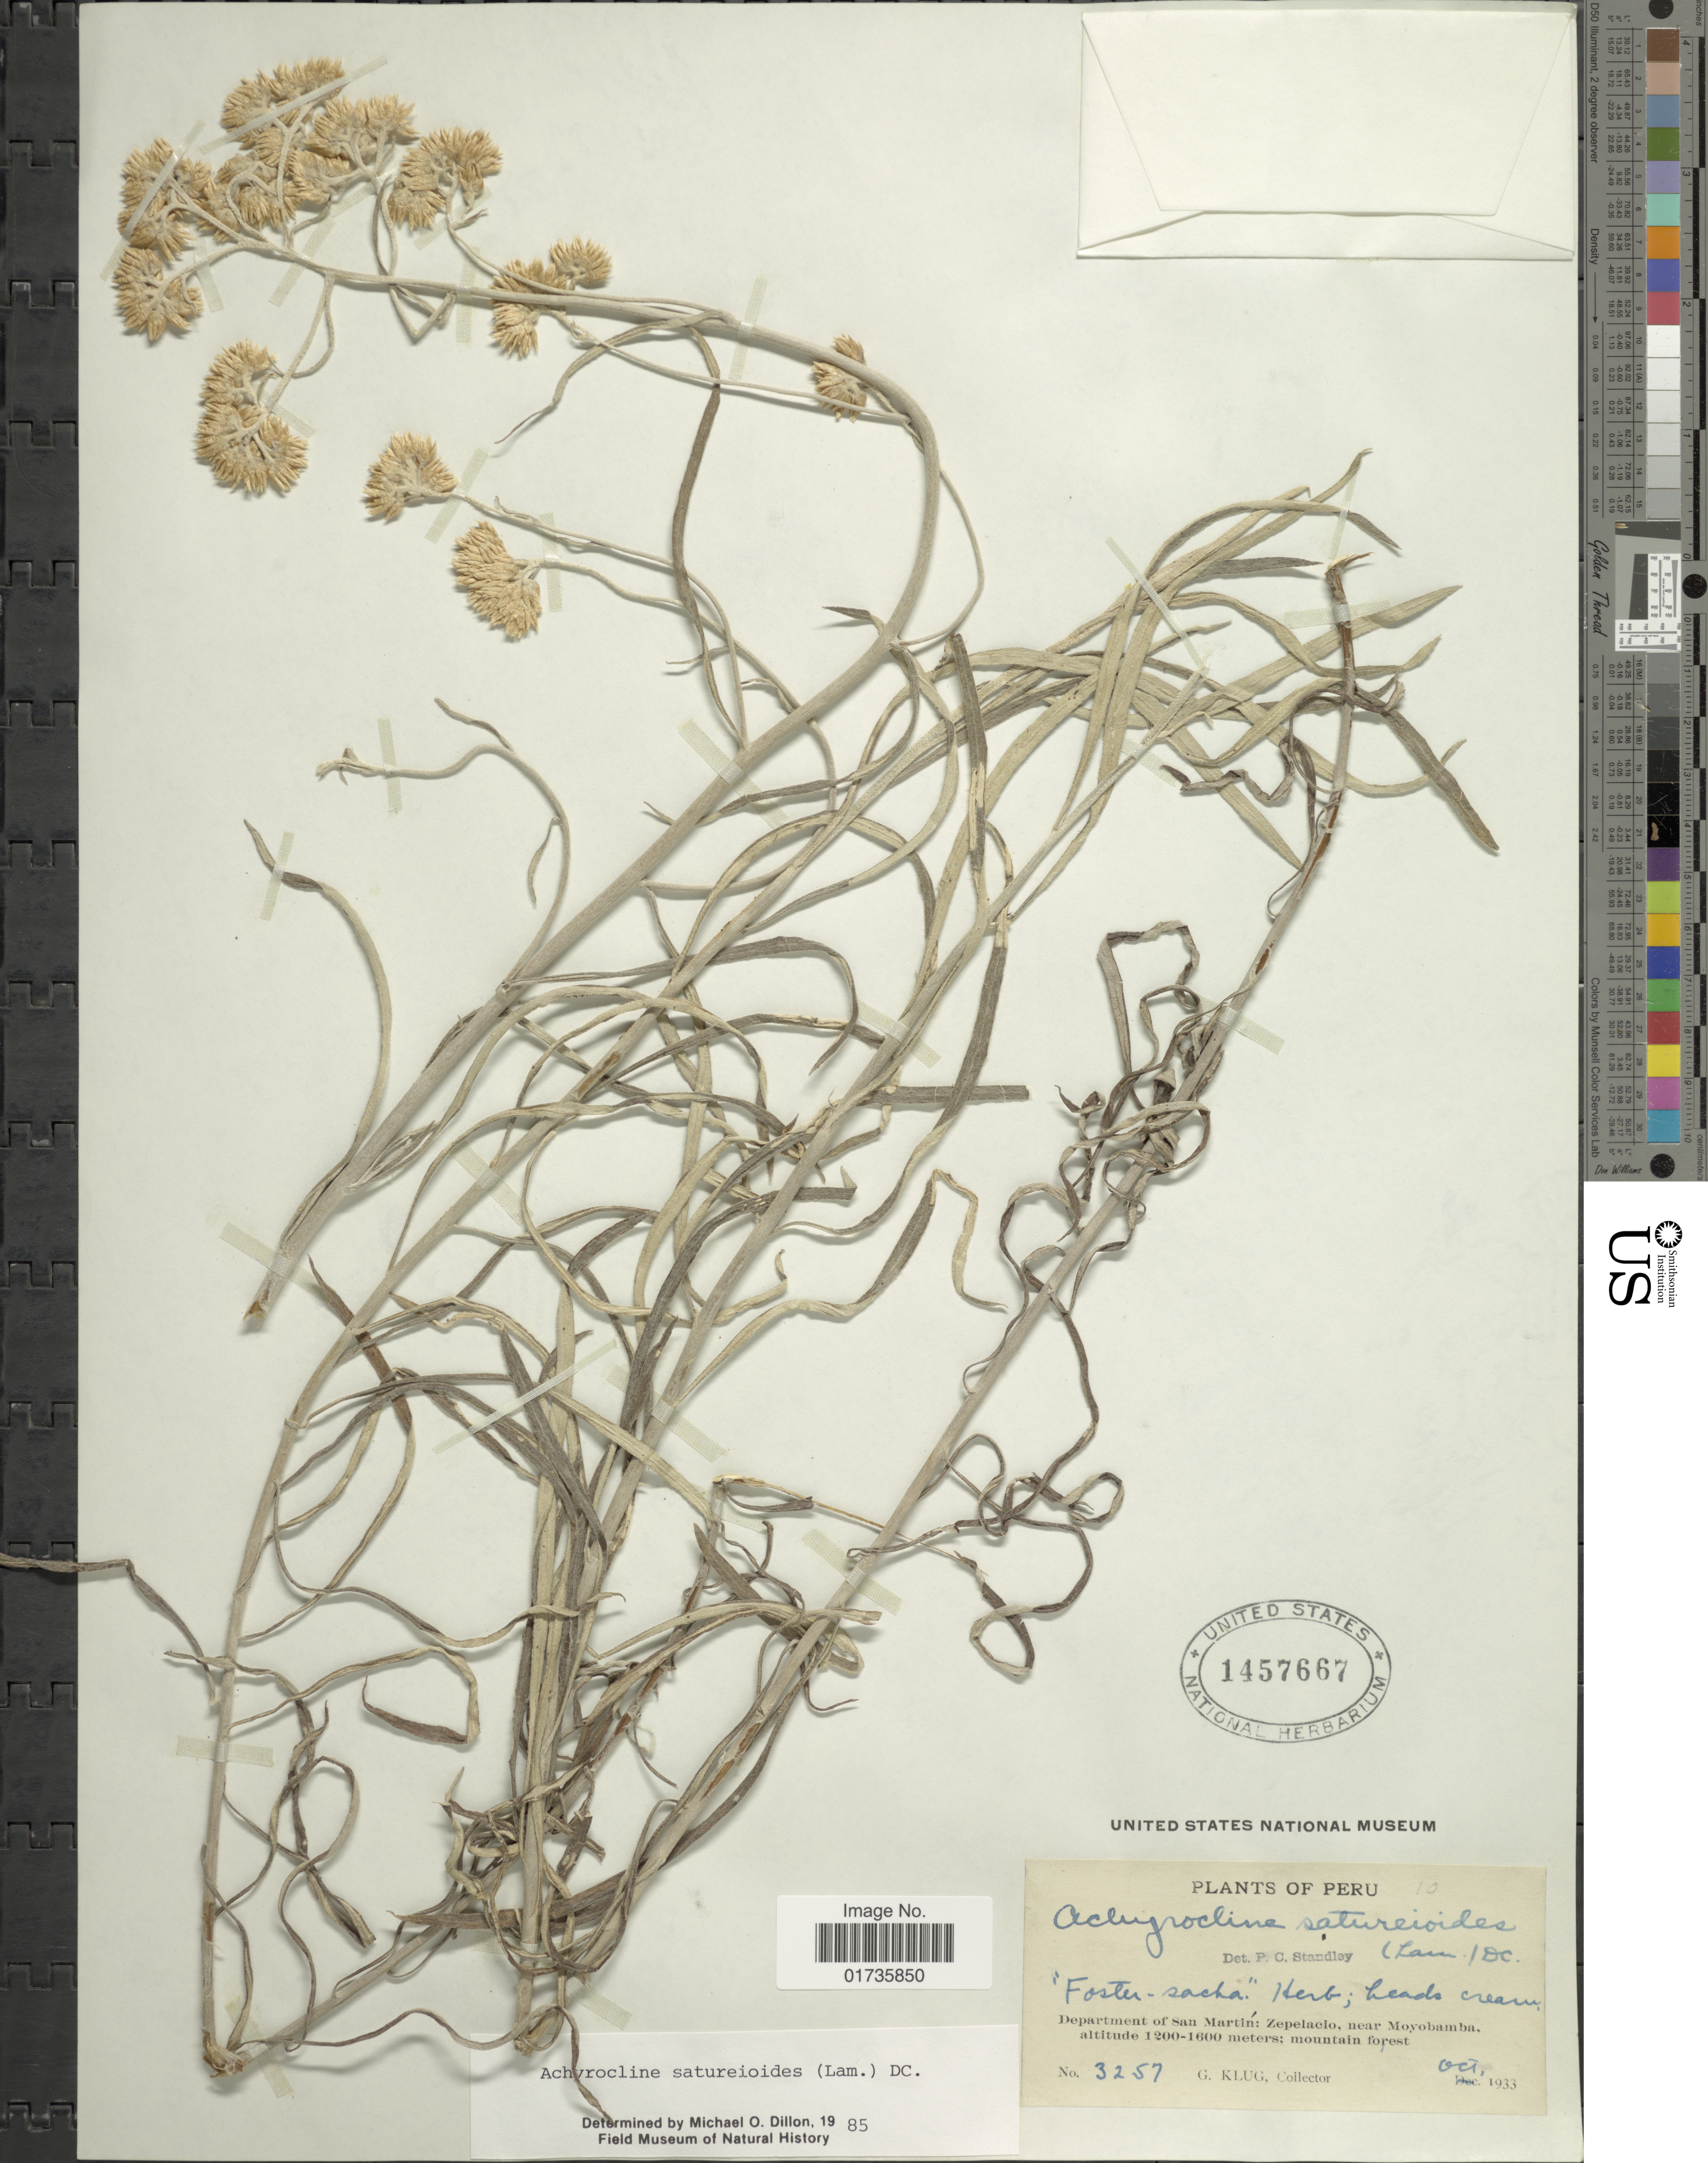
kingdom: Plantae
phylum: Tracheophyta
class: Magnoliopsida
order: Asterales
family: Asteraceae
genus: Achyrocline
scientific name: Achyrocline satureioides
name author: (Lam.) DC.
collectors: G. Klug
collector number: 3257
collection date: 1933-10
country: Peru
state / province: San Martín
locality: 'Foster-sacha' Department of San Martín: Zepelacio, near Moyobamba; montane forest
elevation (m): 1200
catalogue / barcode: US 1457667